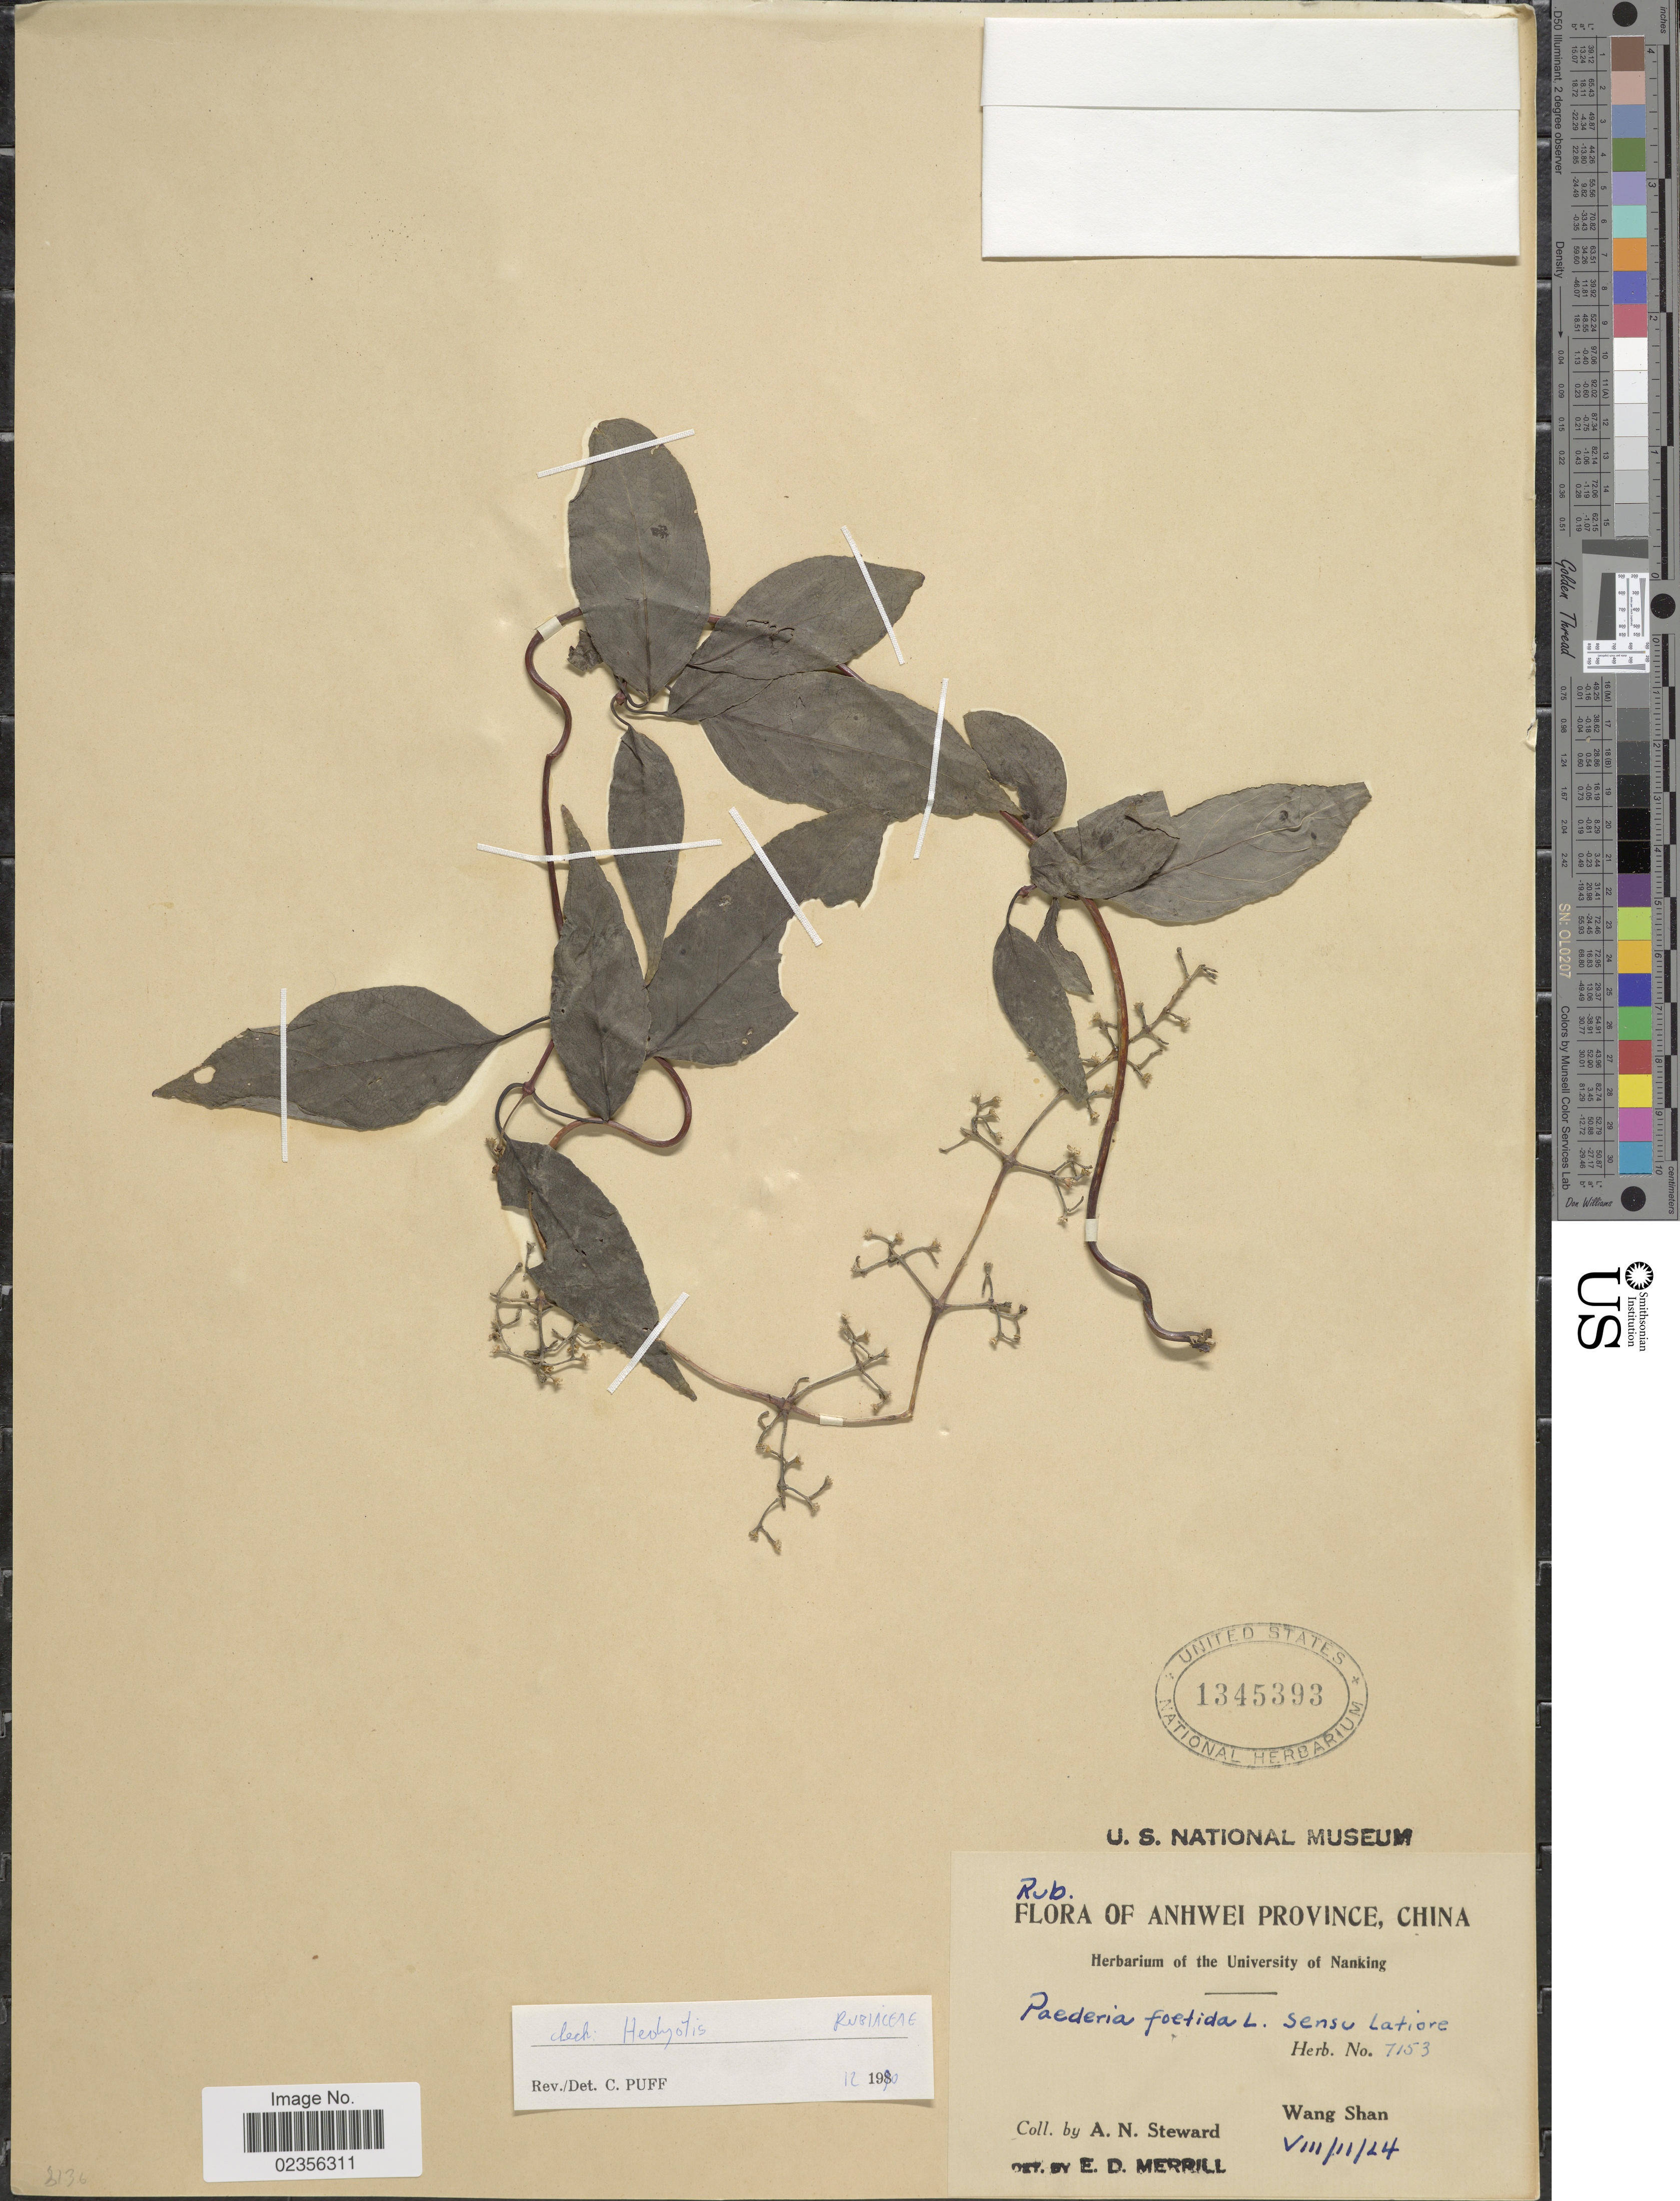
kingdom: Plantae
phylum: Tracheophyta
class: Magnoliopsida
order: Gentianales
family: Rubiaceae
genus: Hedyotis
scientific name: Hedyotis sp.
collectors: A. N. Steward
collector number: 7153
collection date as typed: Transcribed d/m/y: 11/8/24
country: China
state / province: Anhui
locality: Anhwei Province, China, Wang Shan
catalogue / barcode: US 1345393